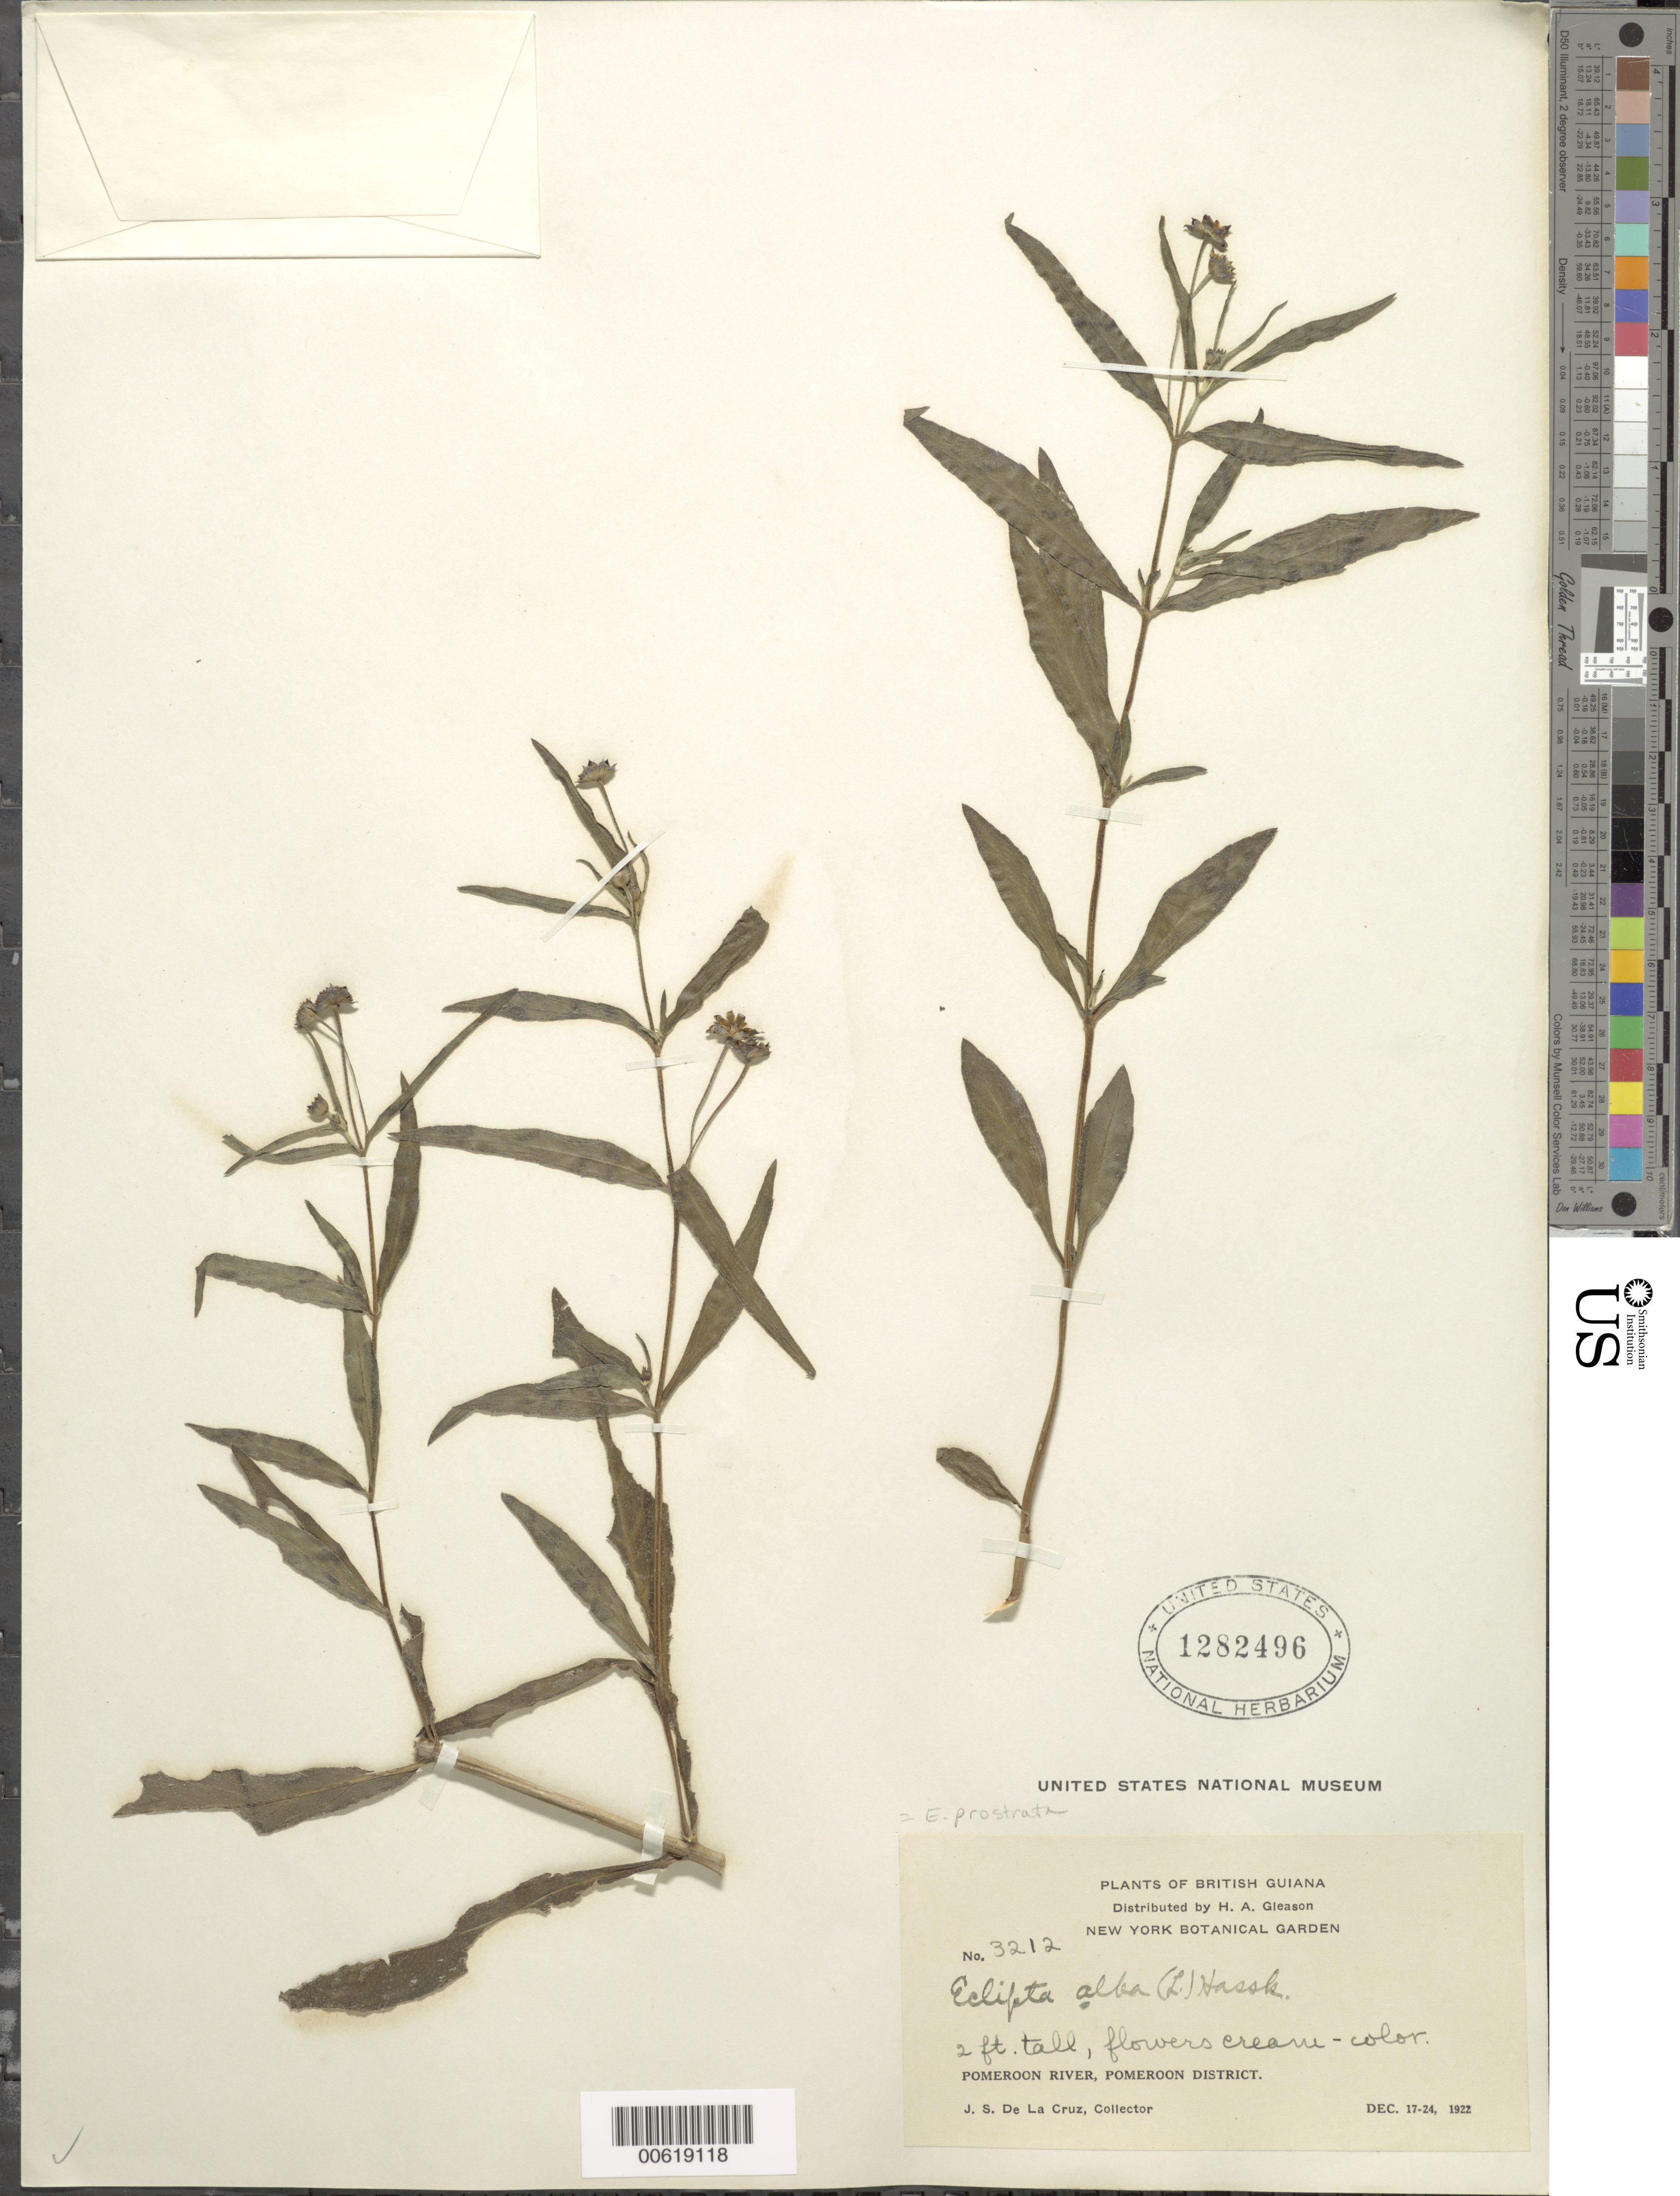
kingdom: Plantae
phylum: Tracheophyta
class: Magnoliopsida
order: Asterales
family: Asteraceae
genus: Eclipta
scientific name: Eclipta prostrata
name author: (L.) L.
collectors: J. S. de la Cruz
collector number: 3212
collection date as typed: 17-Dec-22 to 24-Dec-22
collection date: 1922-12-17/1922-12-24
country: Guyana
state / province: Pomeroon-Supenaam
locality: Pomeroon R.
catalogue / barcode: US 1282496